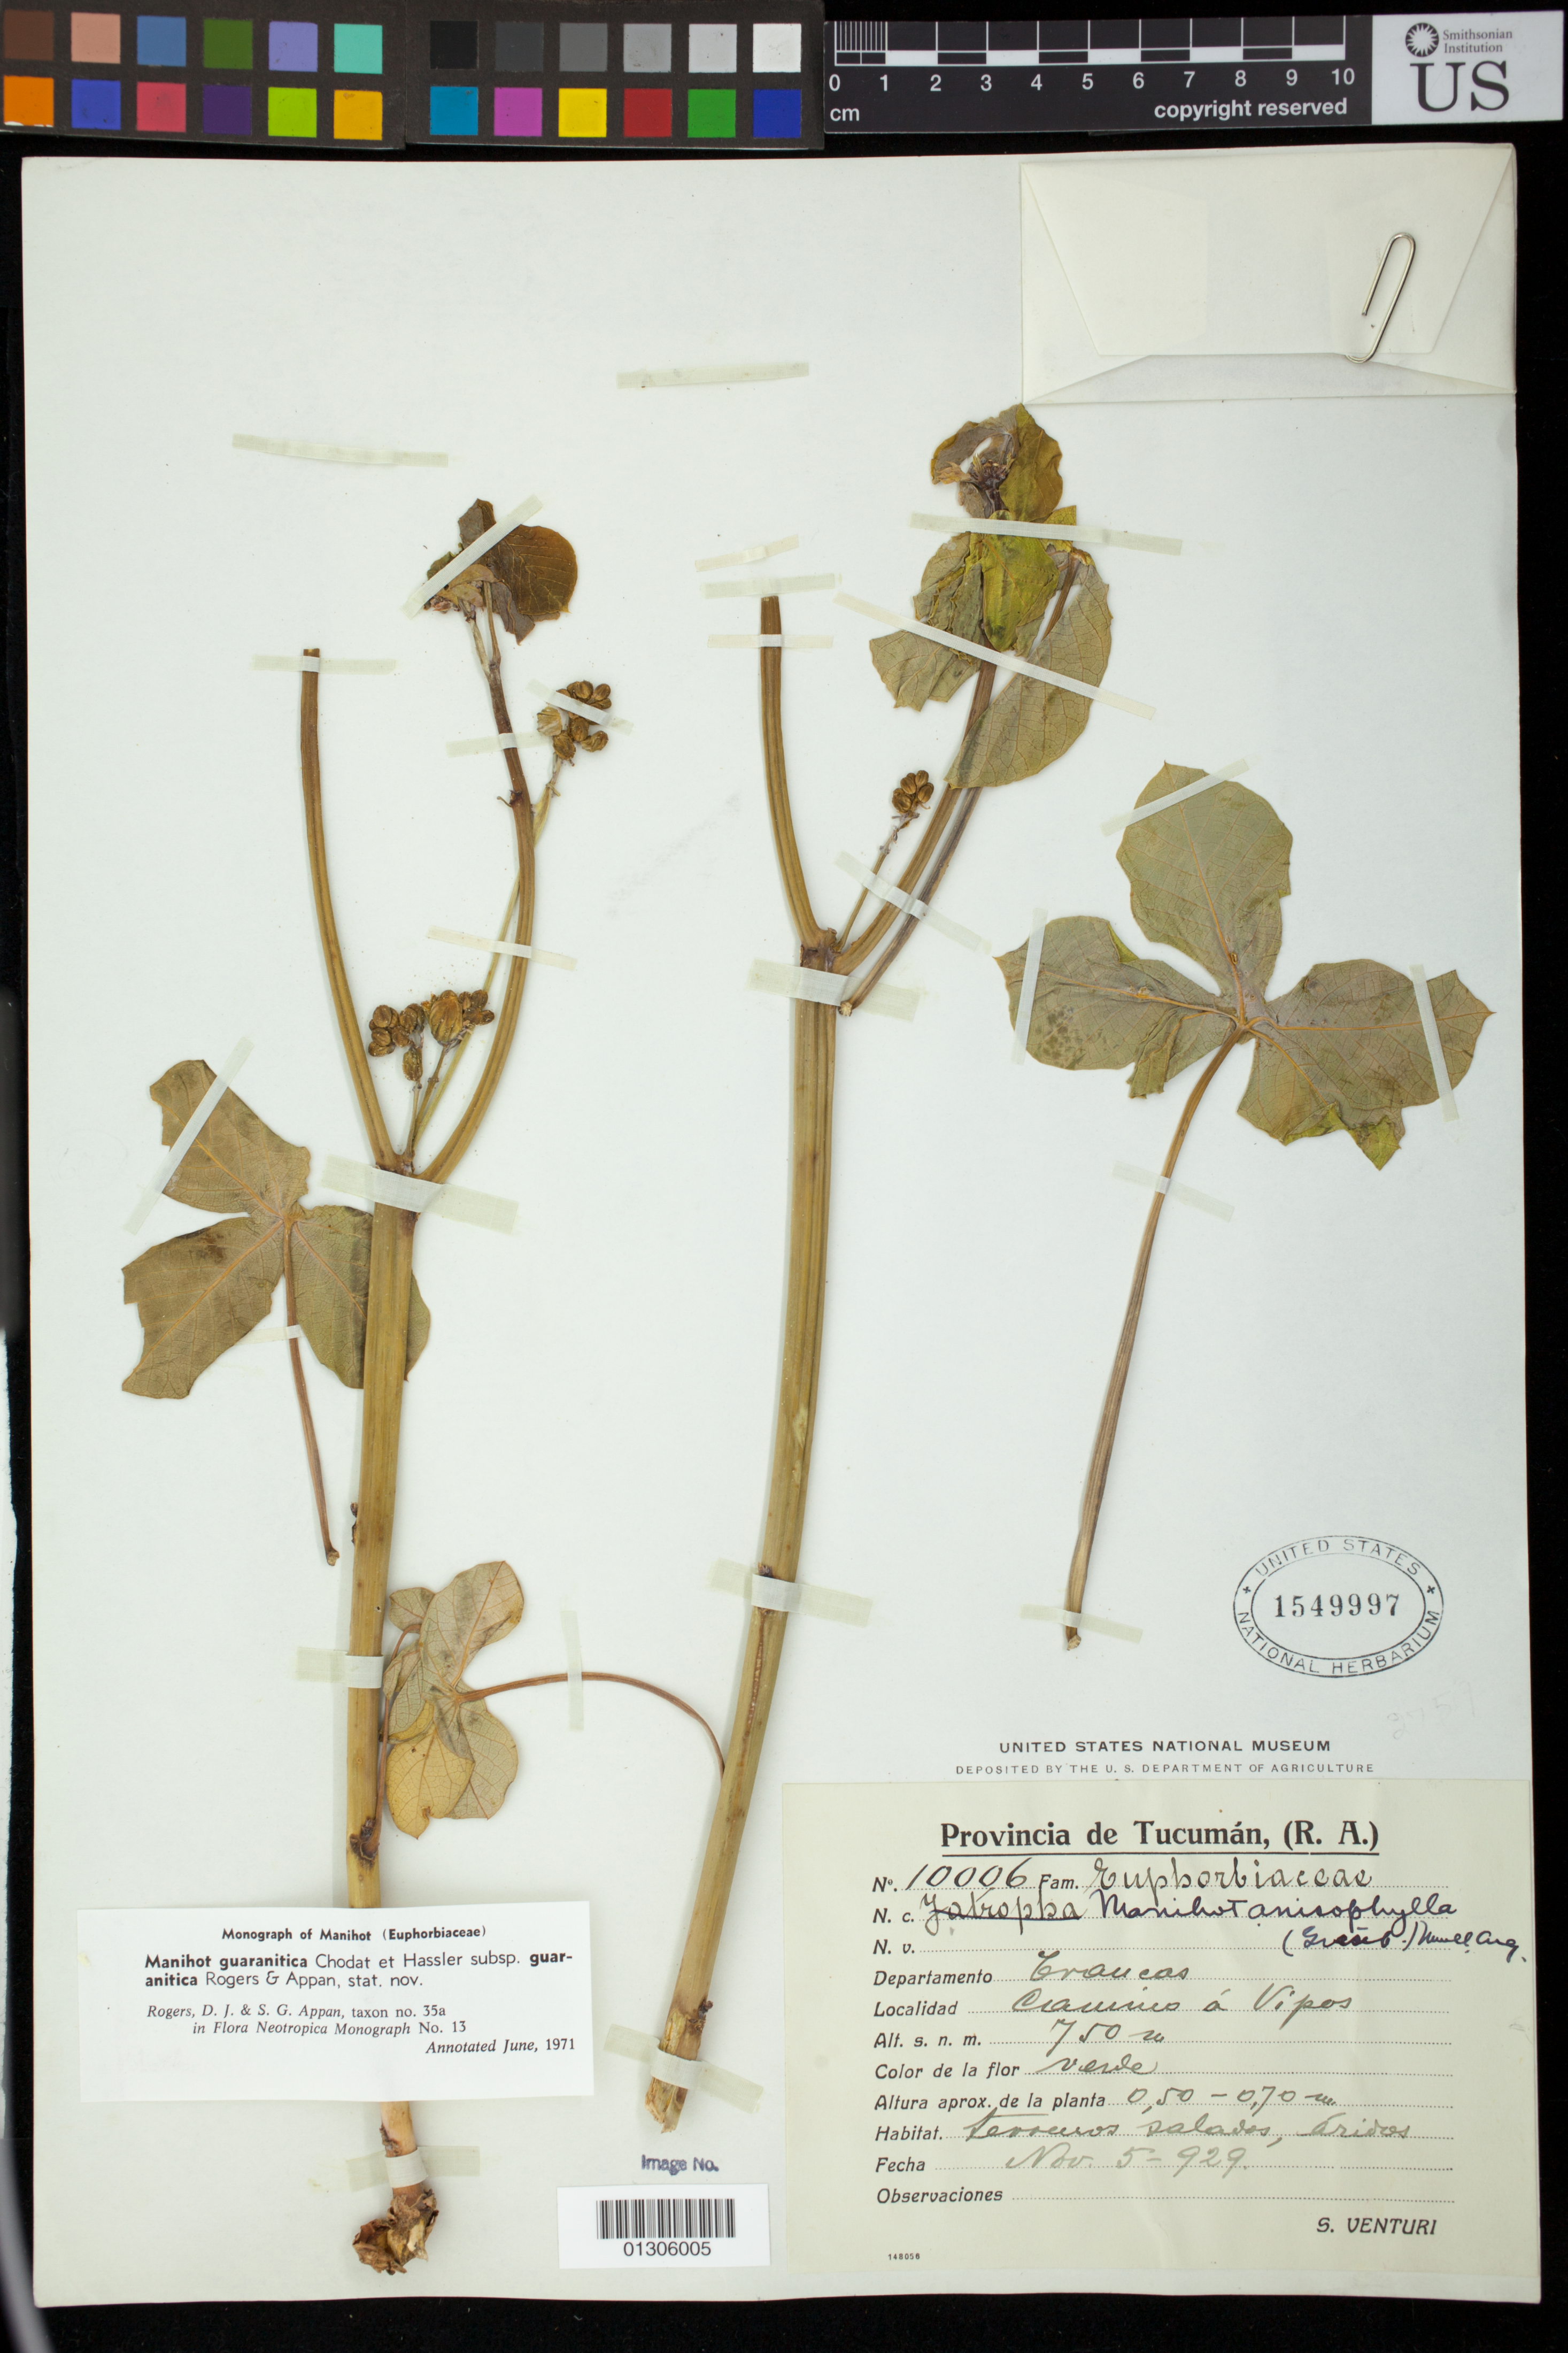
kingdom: Plantae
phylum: Tracheophyta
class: Magnoliopsida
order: Malpighiales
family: Euphorbiaceae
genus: Manihot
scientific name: Manihot guaranitica subsp. guaranitica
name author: Chodat & Hassl.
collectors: S. Venturi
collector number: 10006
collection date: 1929-05-11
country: Argentina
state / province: Tucumán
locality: Trancas, Camino a Vipos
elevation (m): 750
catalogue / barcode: US 1549997